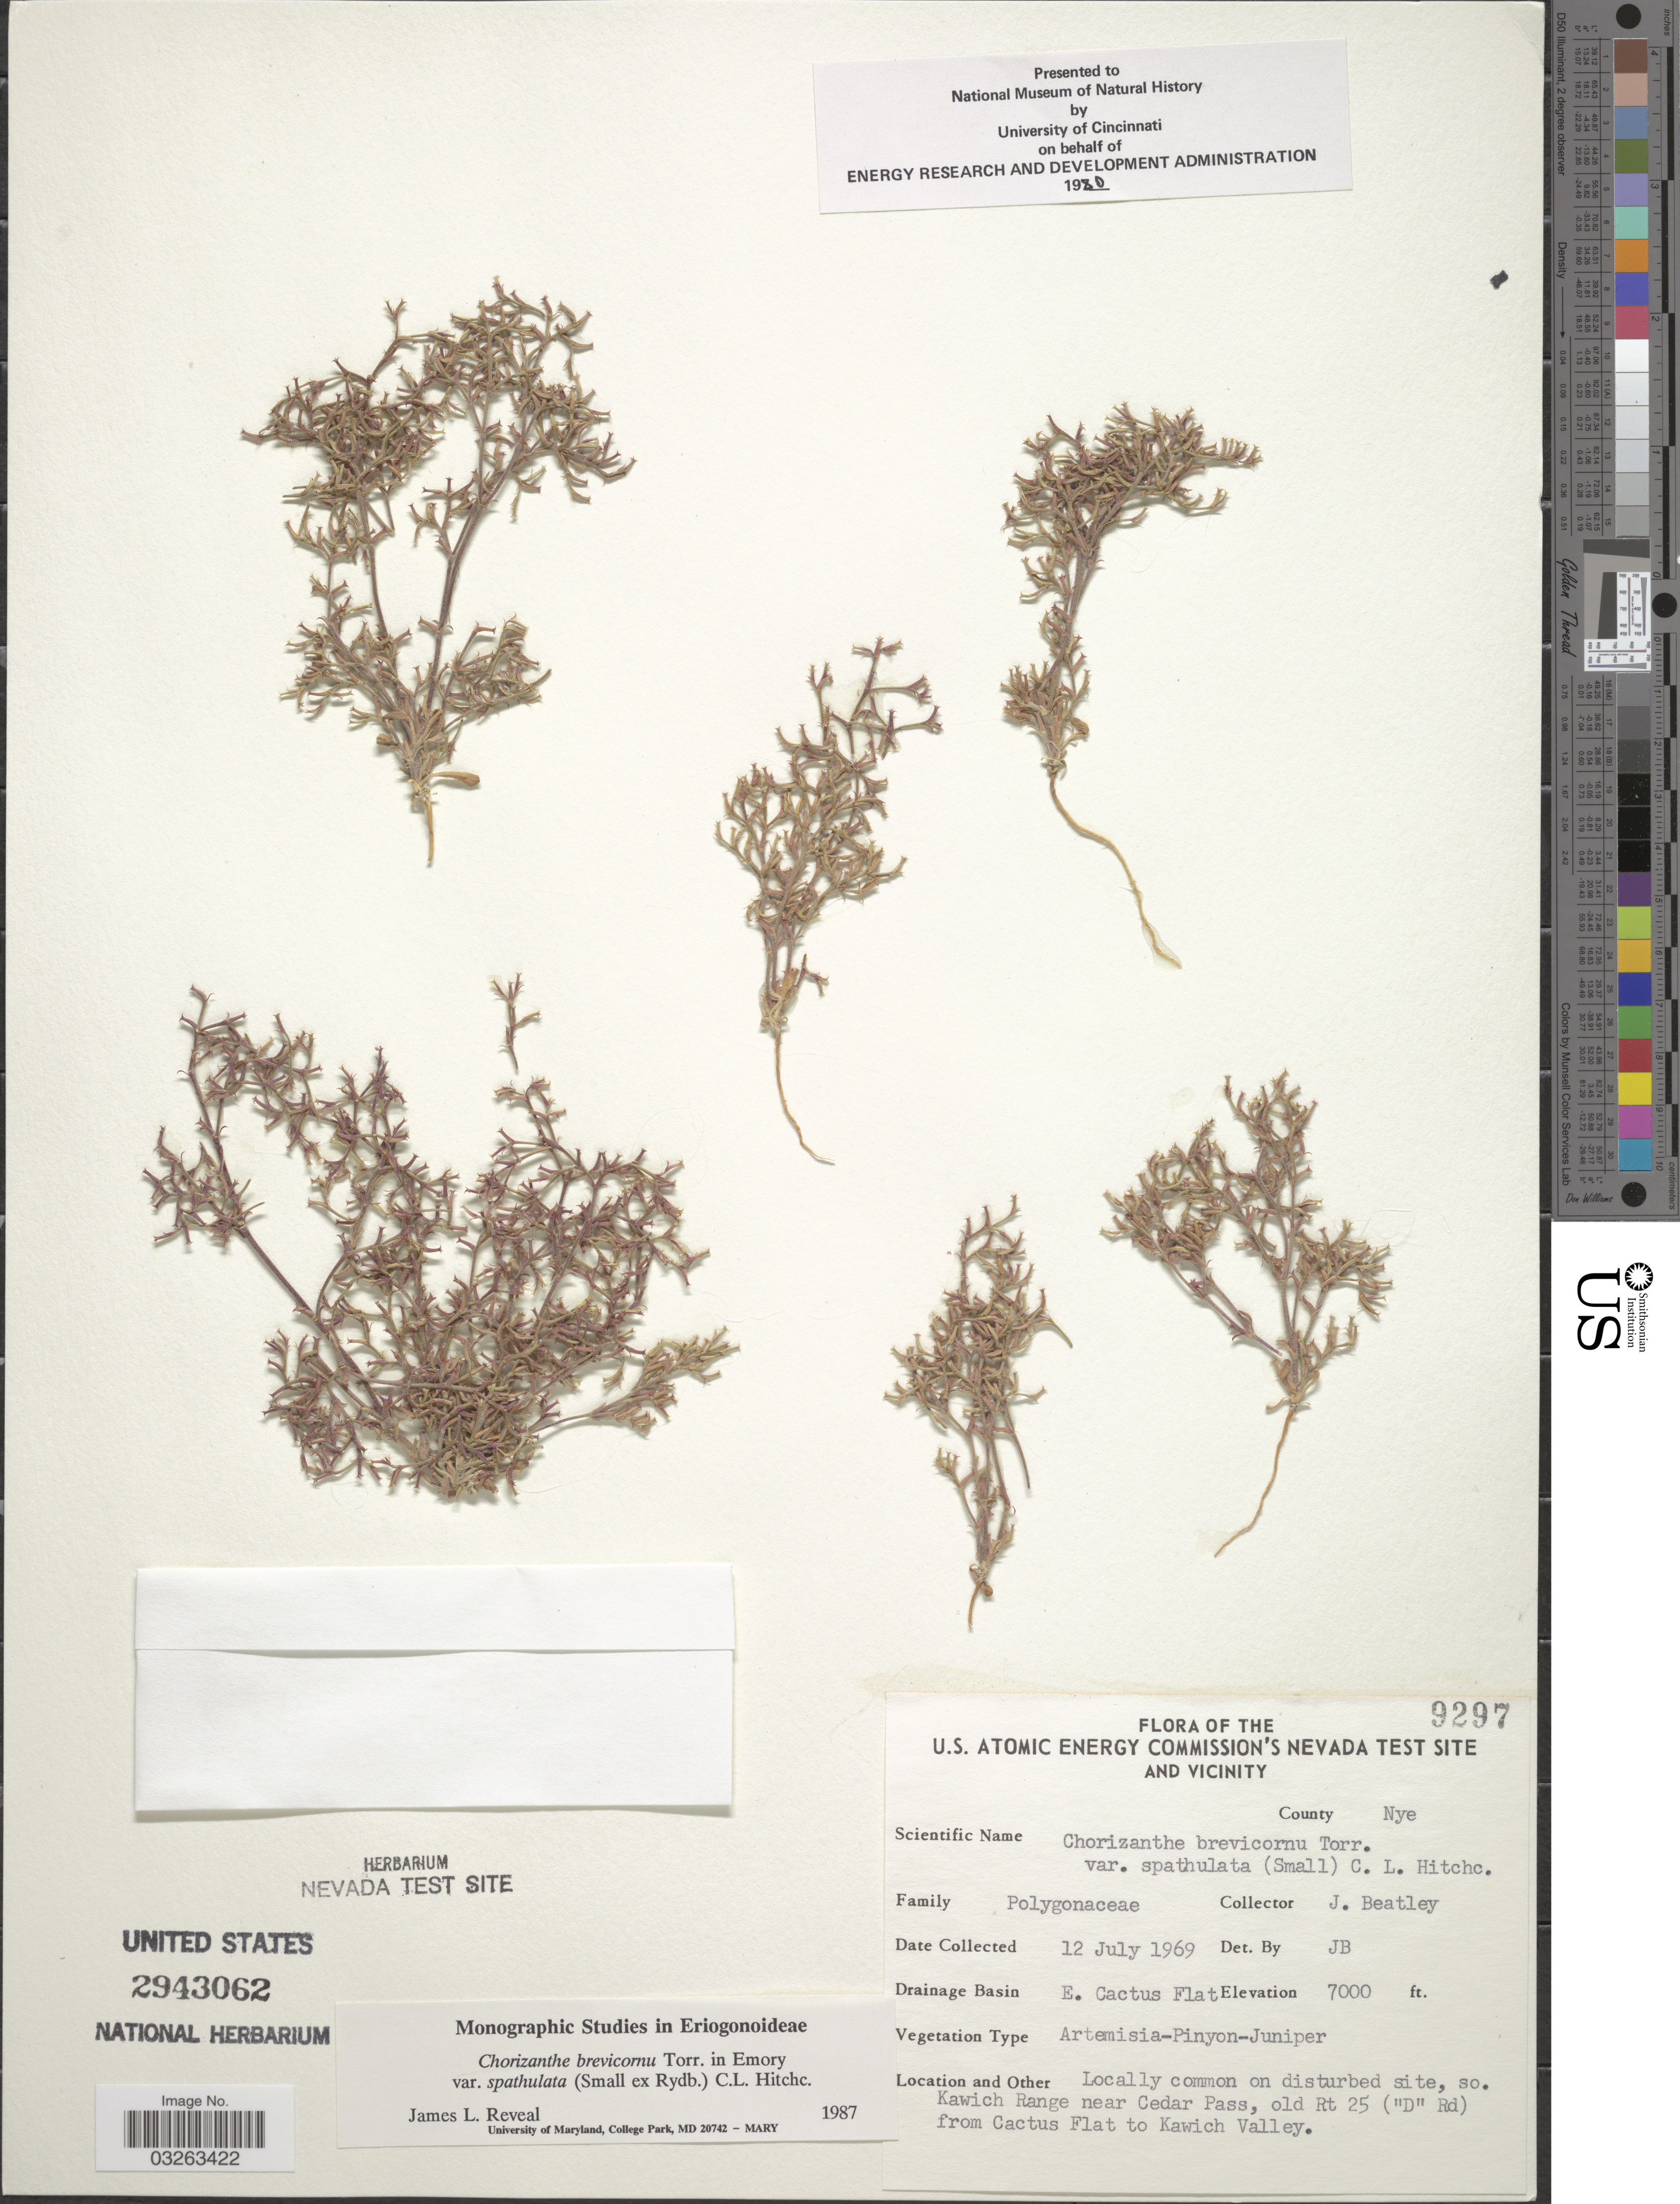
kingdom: Plantae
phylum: Tracheophyta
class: Magnoliopsida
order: Caryophyllales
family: Polygonaceae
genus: Chorizanthe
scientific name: Chorizanthe brevicornu var. spathulata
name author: (Small ex Rydb.) C.L. Hitchc.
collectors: J. C. Beatley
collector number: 9297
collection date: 1969-07-12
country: United States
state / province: Nevada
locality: U.S. Atomic Energy Commission's Nevada Test Site and Vicinity. County Nye. Drainage Basin E. Cactus Flat. So. Kawich Range near Cedar Pass, old Rt 25 ("D" Rd) from Cactus Flat to Kawich Valley.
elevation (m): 2134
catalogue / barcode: US 2943062